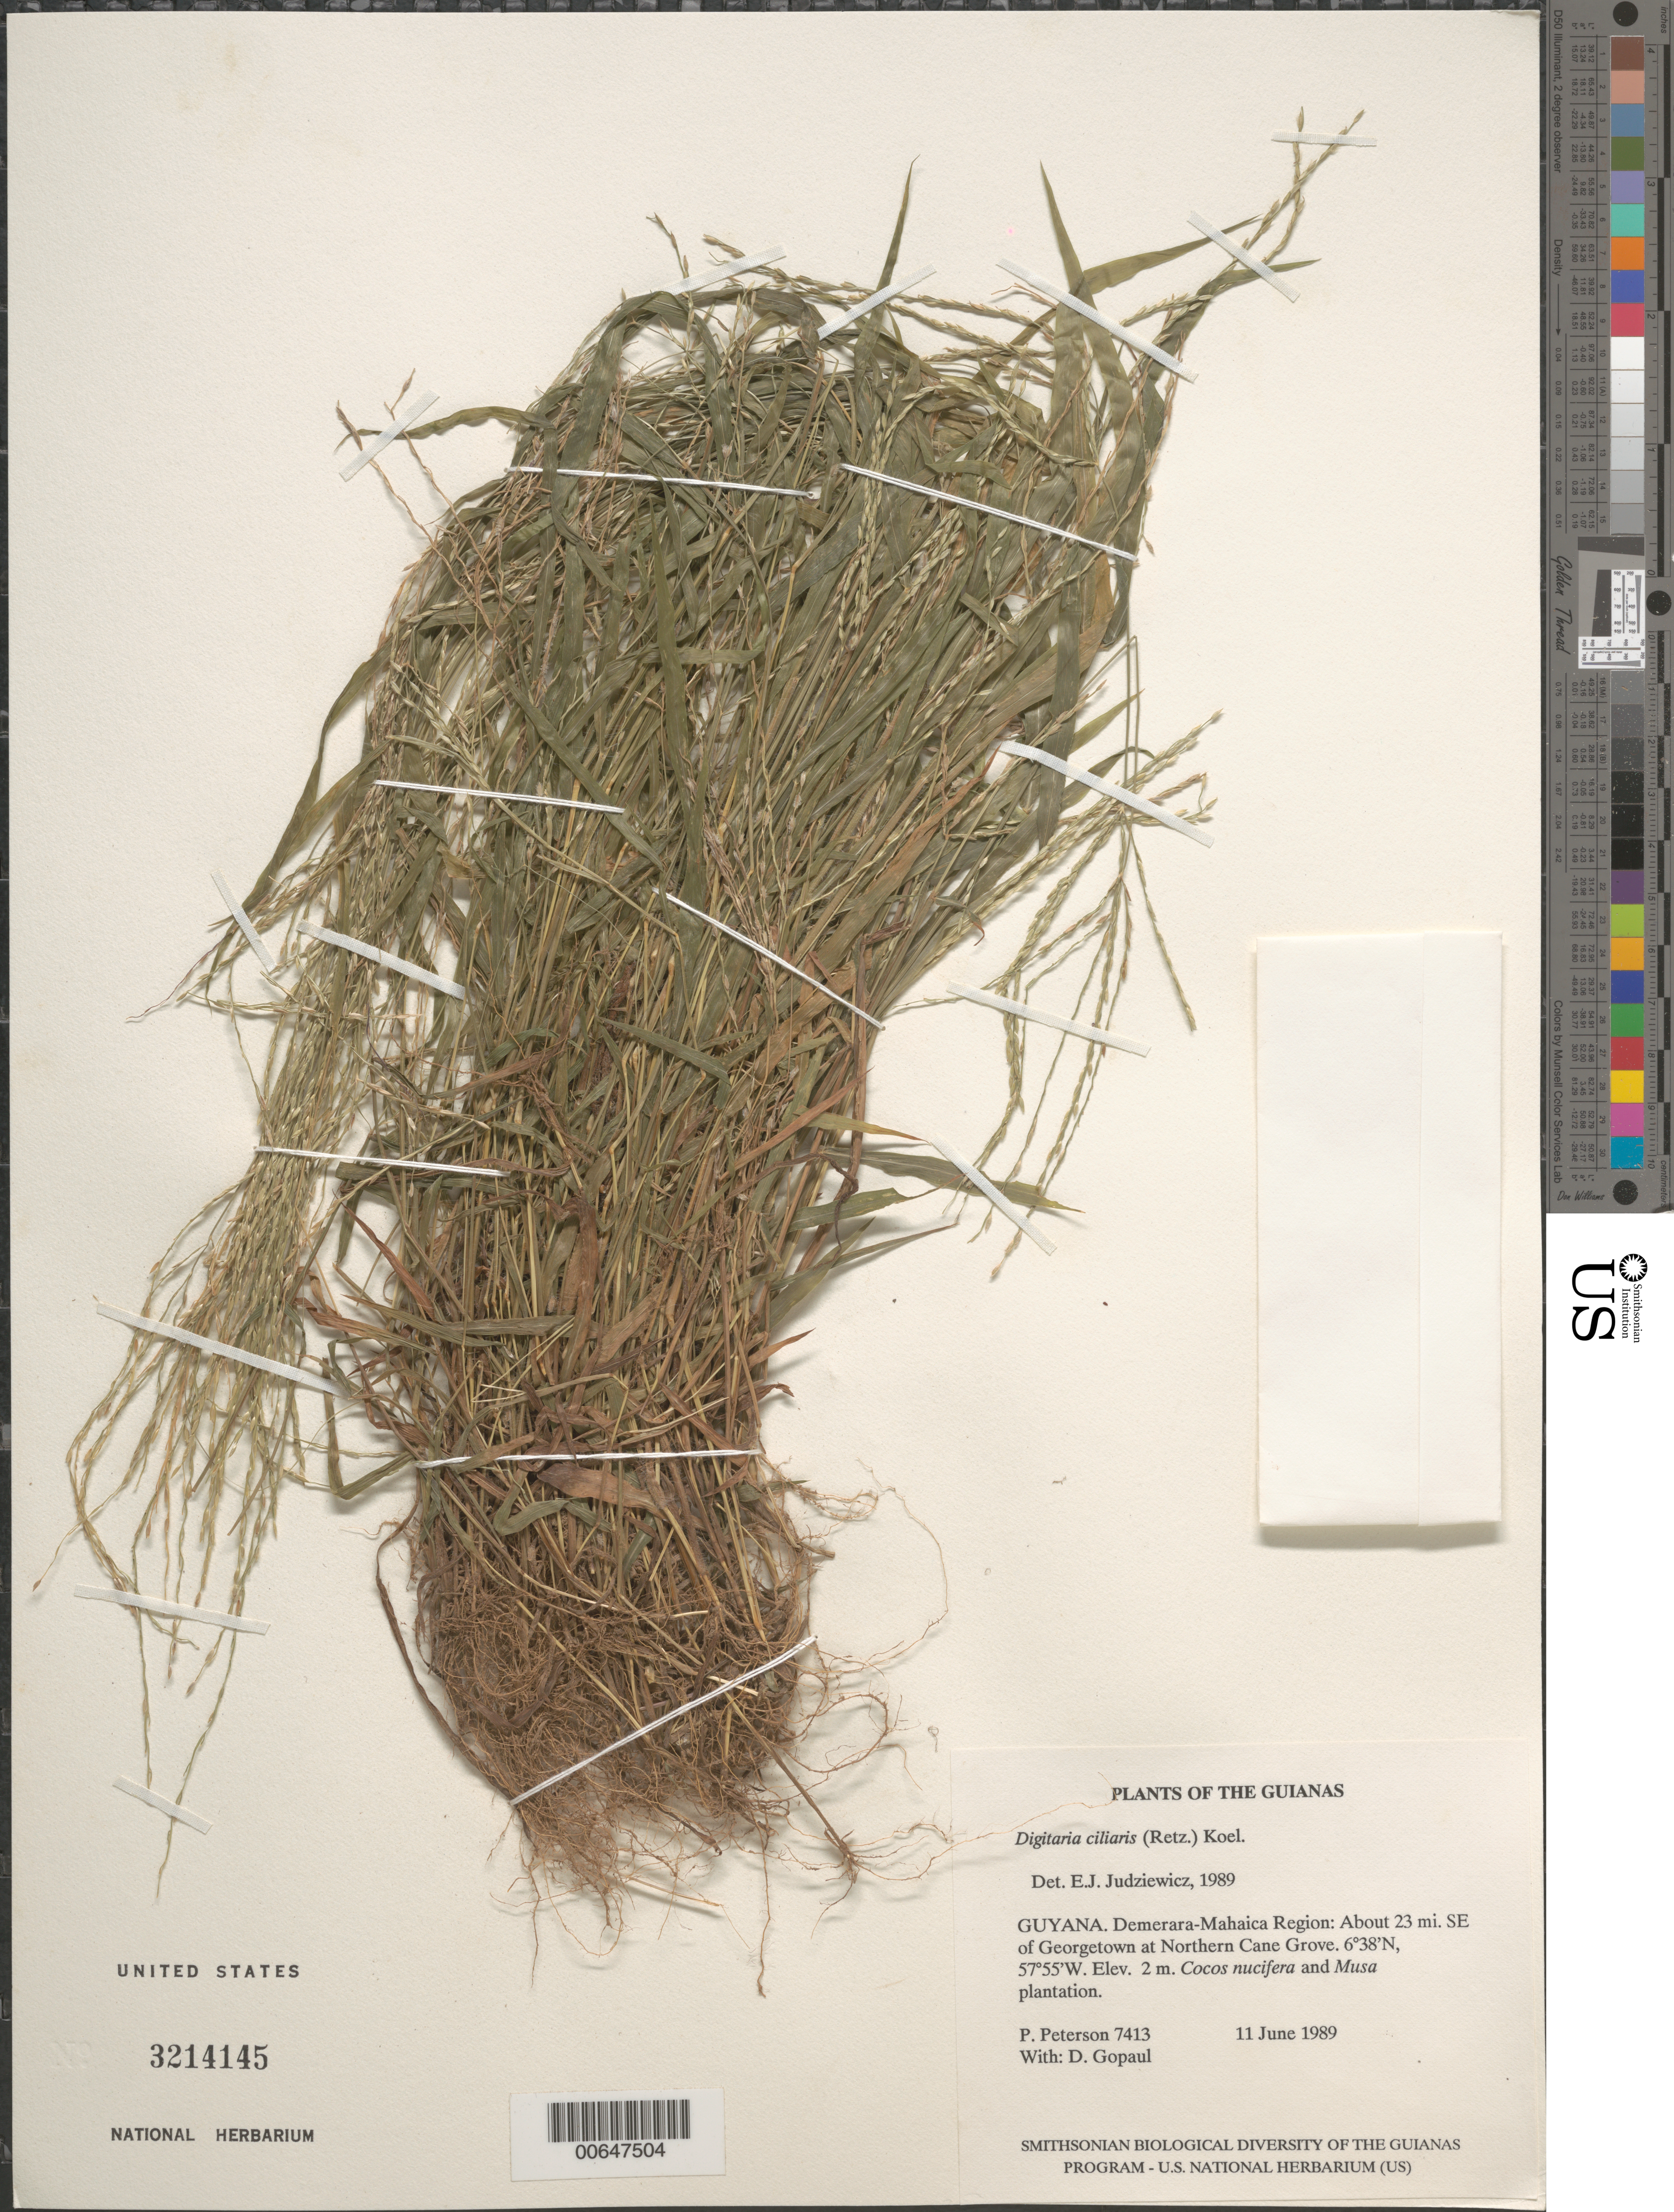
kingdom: Plantae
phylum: Tracheophyta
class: Liliopsida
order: Poales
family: Poaceae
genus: Digitaria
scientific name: Digitaria ciliaris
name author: (Retz.) Koeler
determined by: Judziewicz, E. J.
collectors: P. M. Peterson & D. Gopaul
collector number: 7413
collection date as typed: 11 June 1989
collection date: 1989-06-11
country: Guyana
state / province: Demerara-Mahaica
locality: About 23 mi. SE of Georgetown at Northern Cane Grove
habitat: Cocos nucifera and Musa plantation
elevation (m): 2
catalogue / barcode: US 3214145